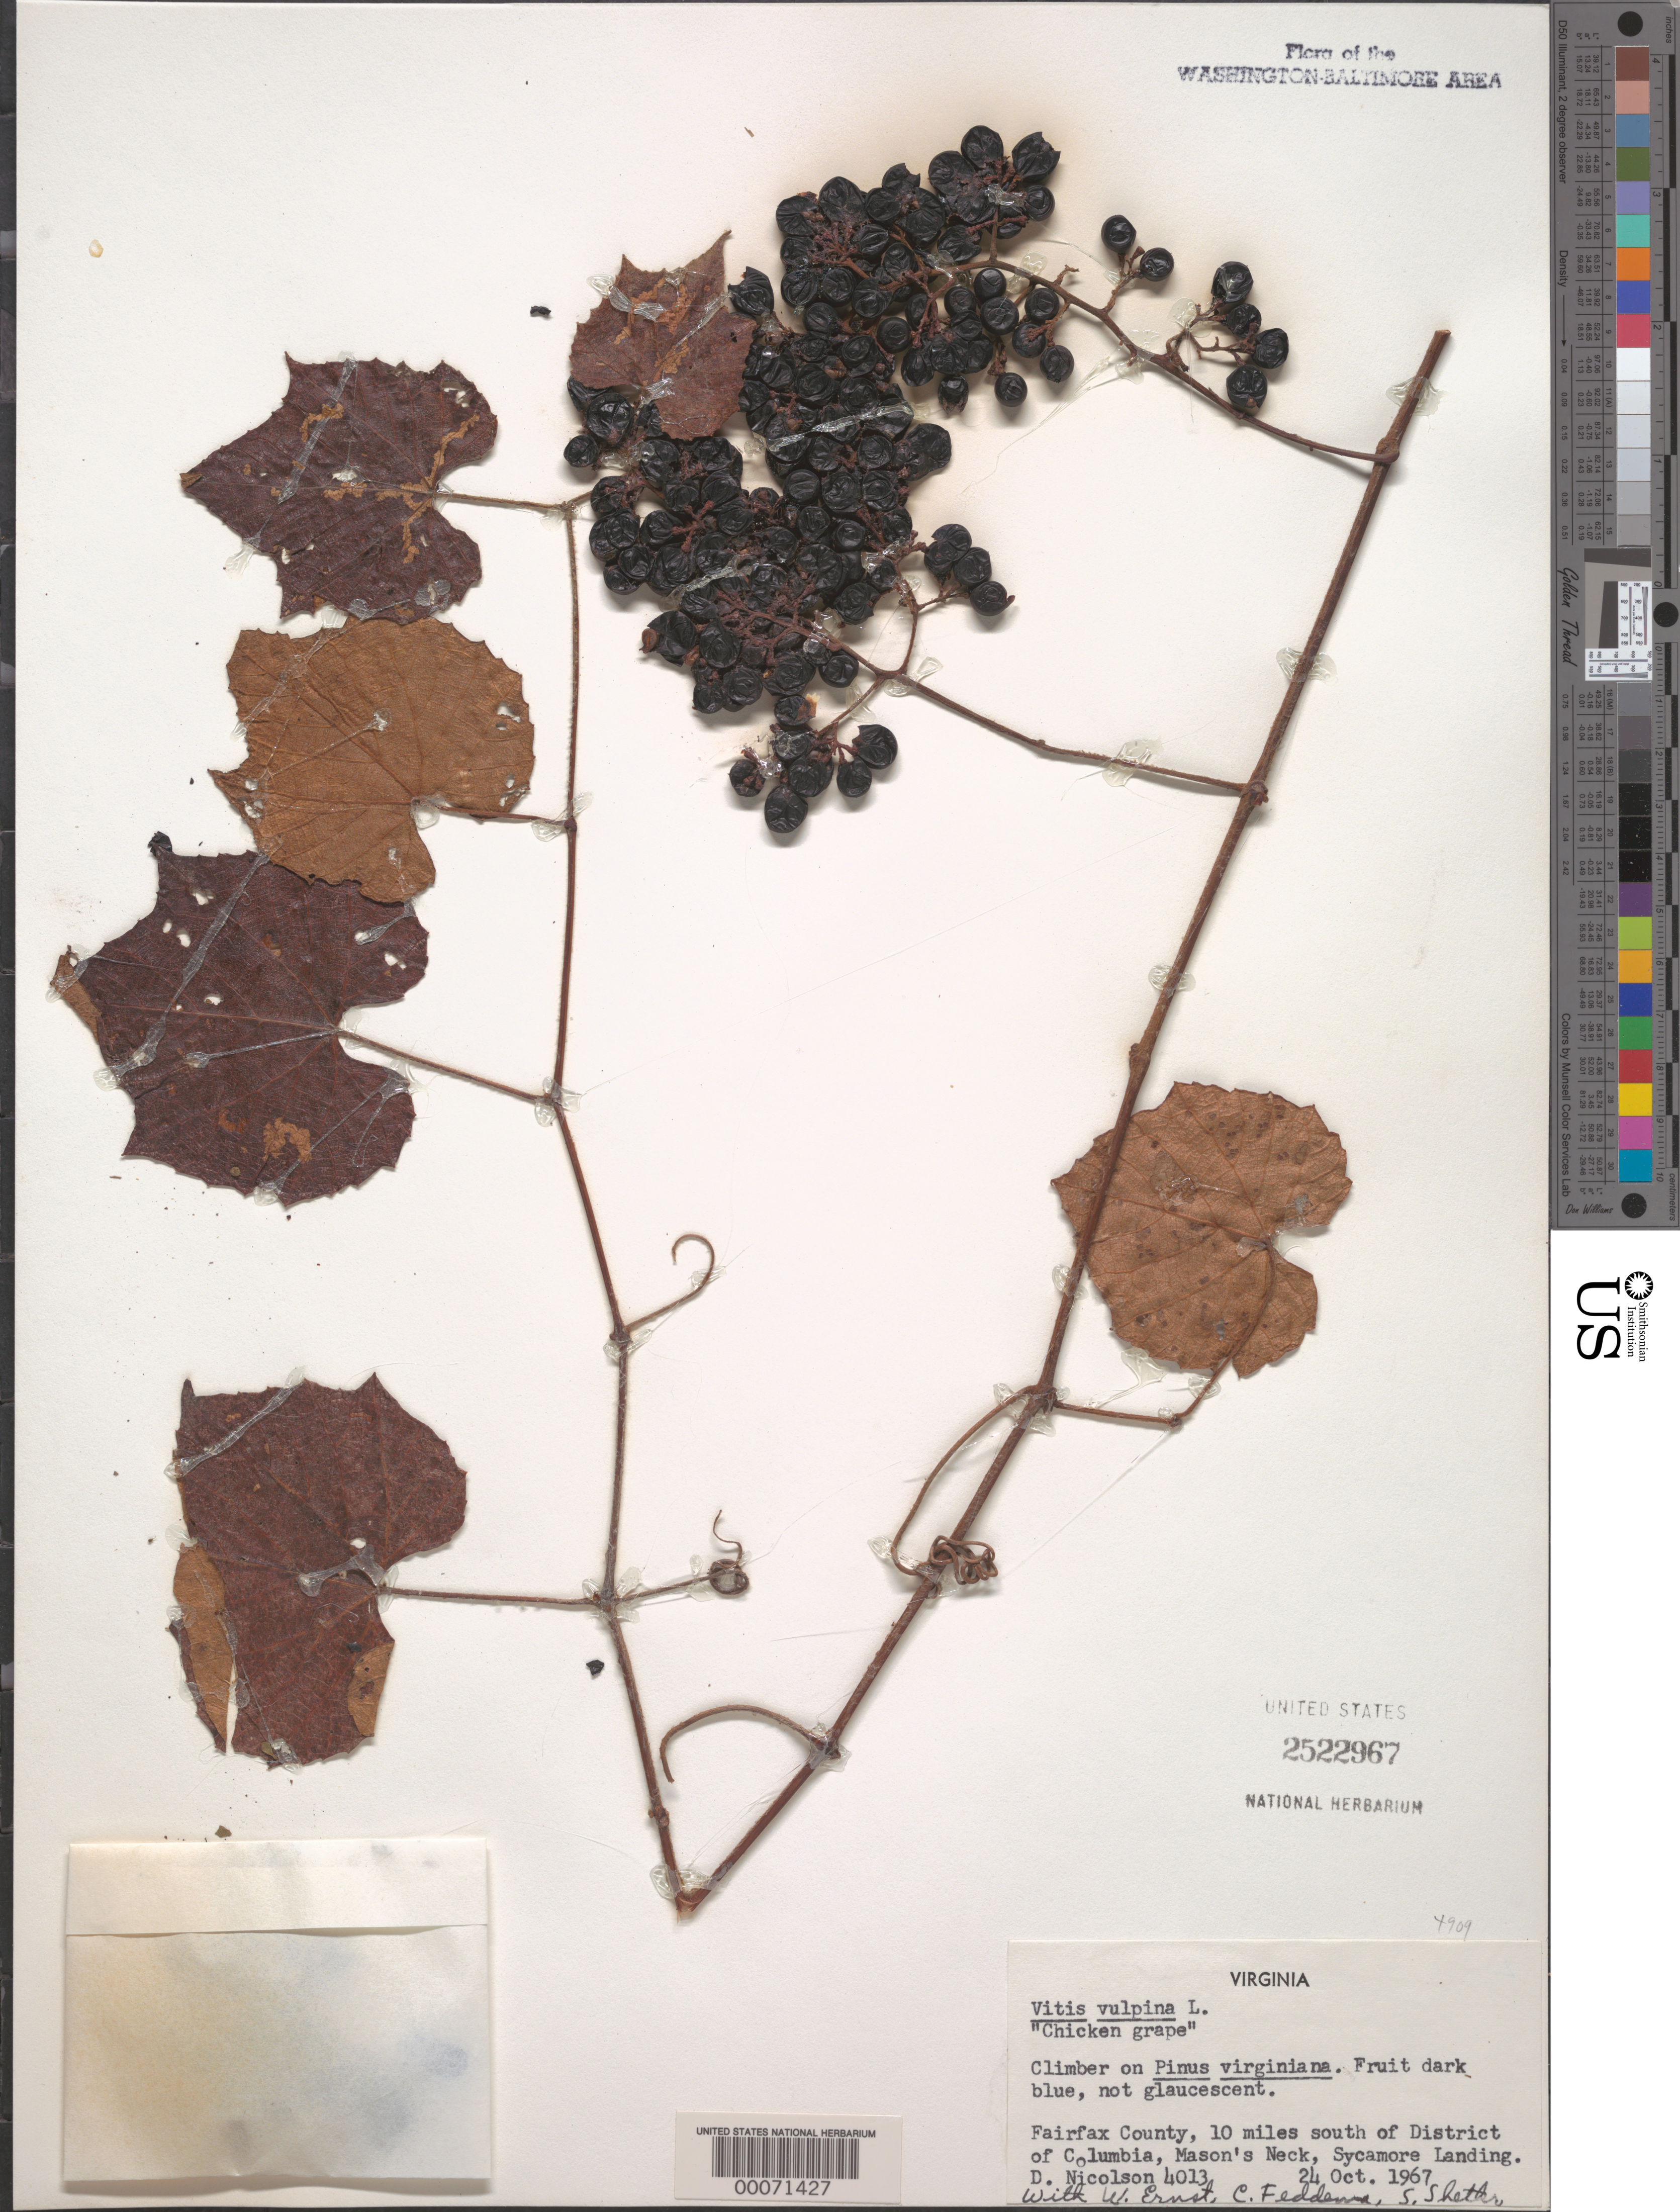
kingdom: Plantae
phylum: Tracheophyta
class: Magnoliopsida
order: Vitales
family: Vitaceae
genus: Vitis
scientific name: Vitis vulpina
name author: L.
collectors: D. H. Nicolson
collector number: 4013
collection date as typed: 24 Oct 1967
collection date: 1967-10-24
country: United States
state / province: Virginia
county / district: Fairfax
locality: Masons Neck, Sycamore Landing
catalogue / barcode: US 2522967